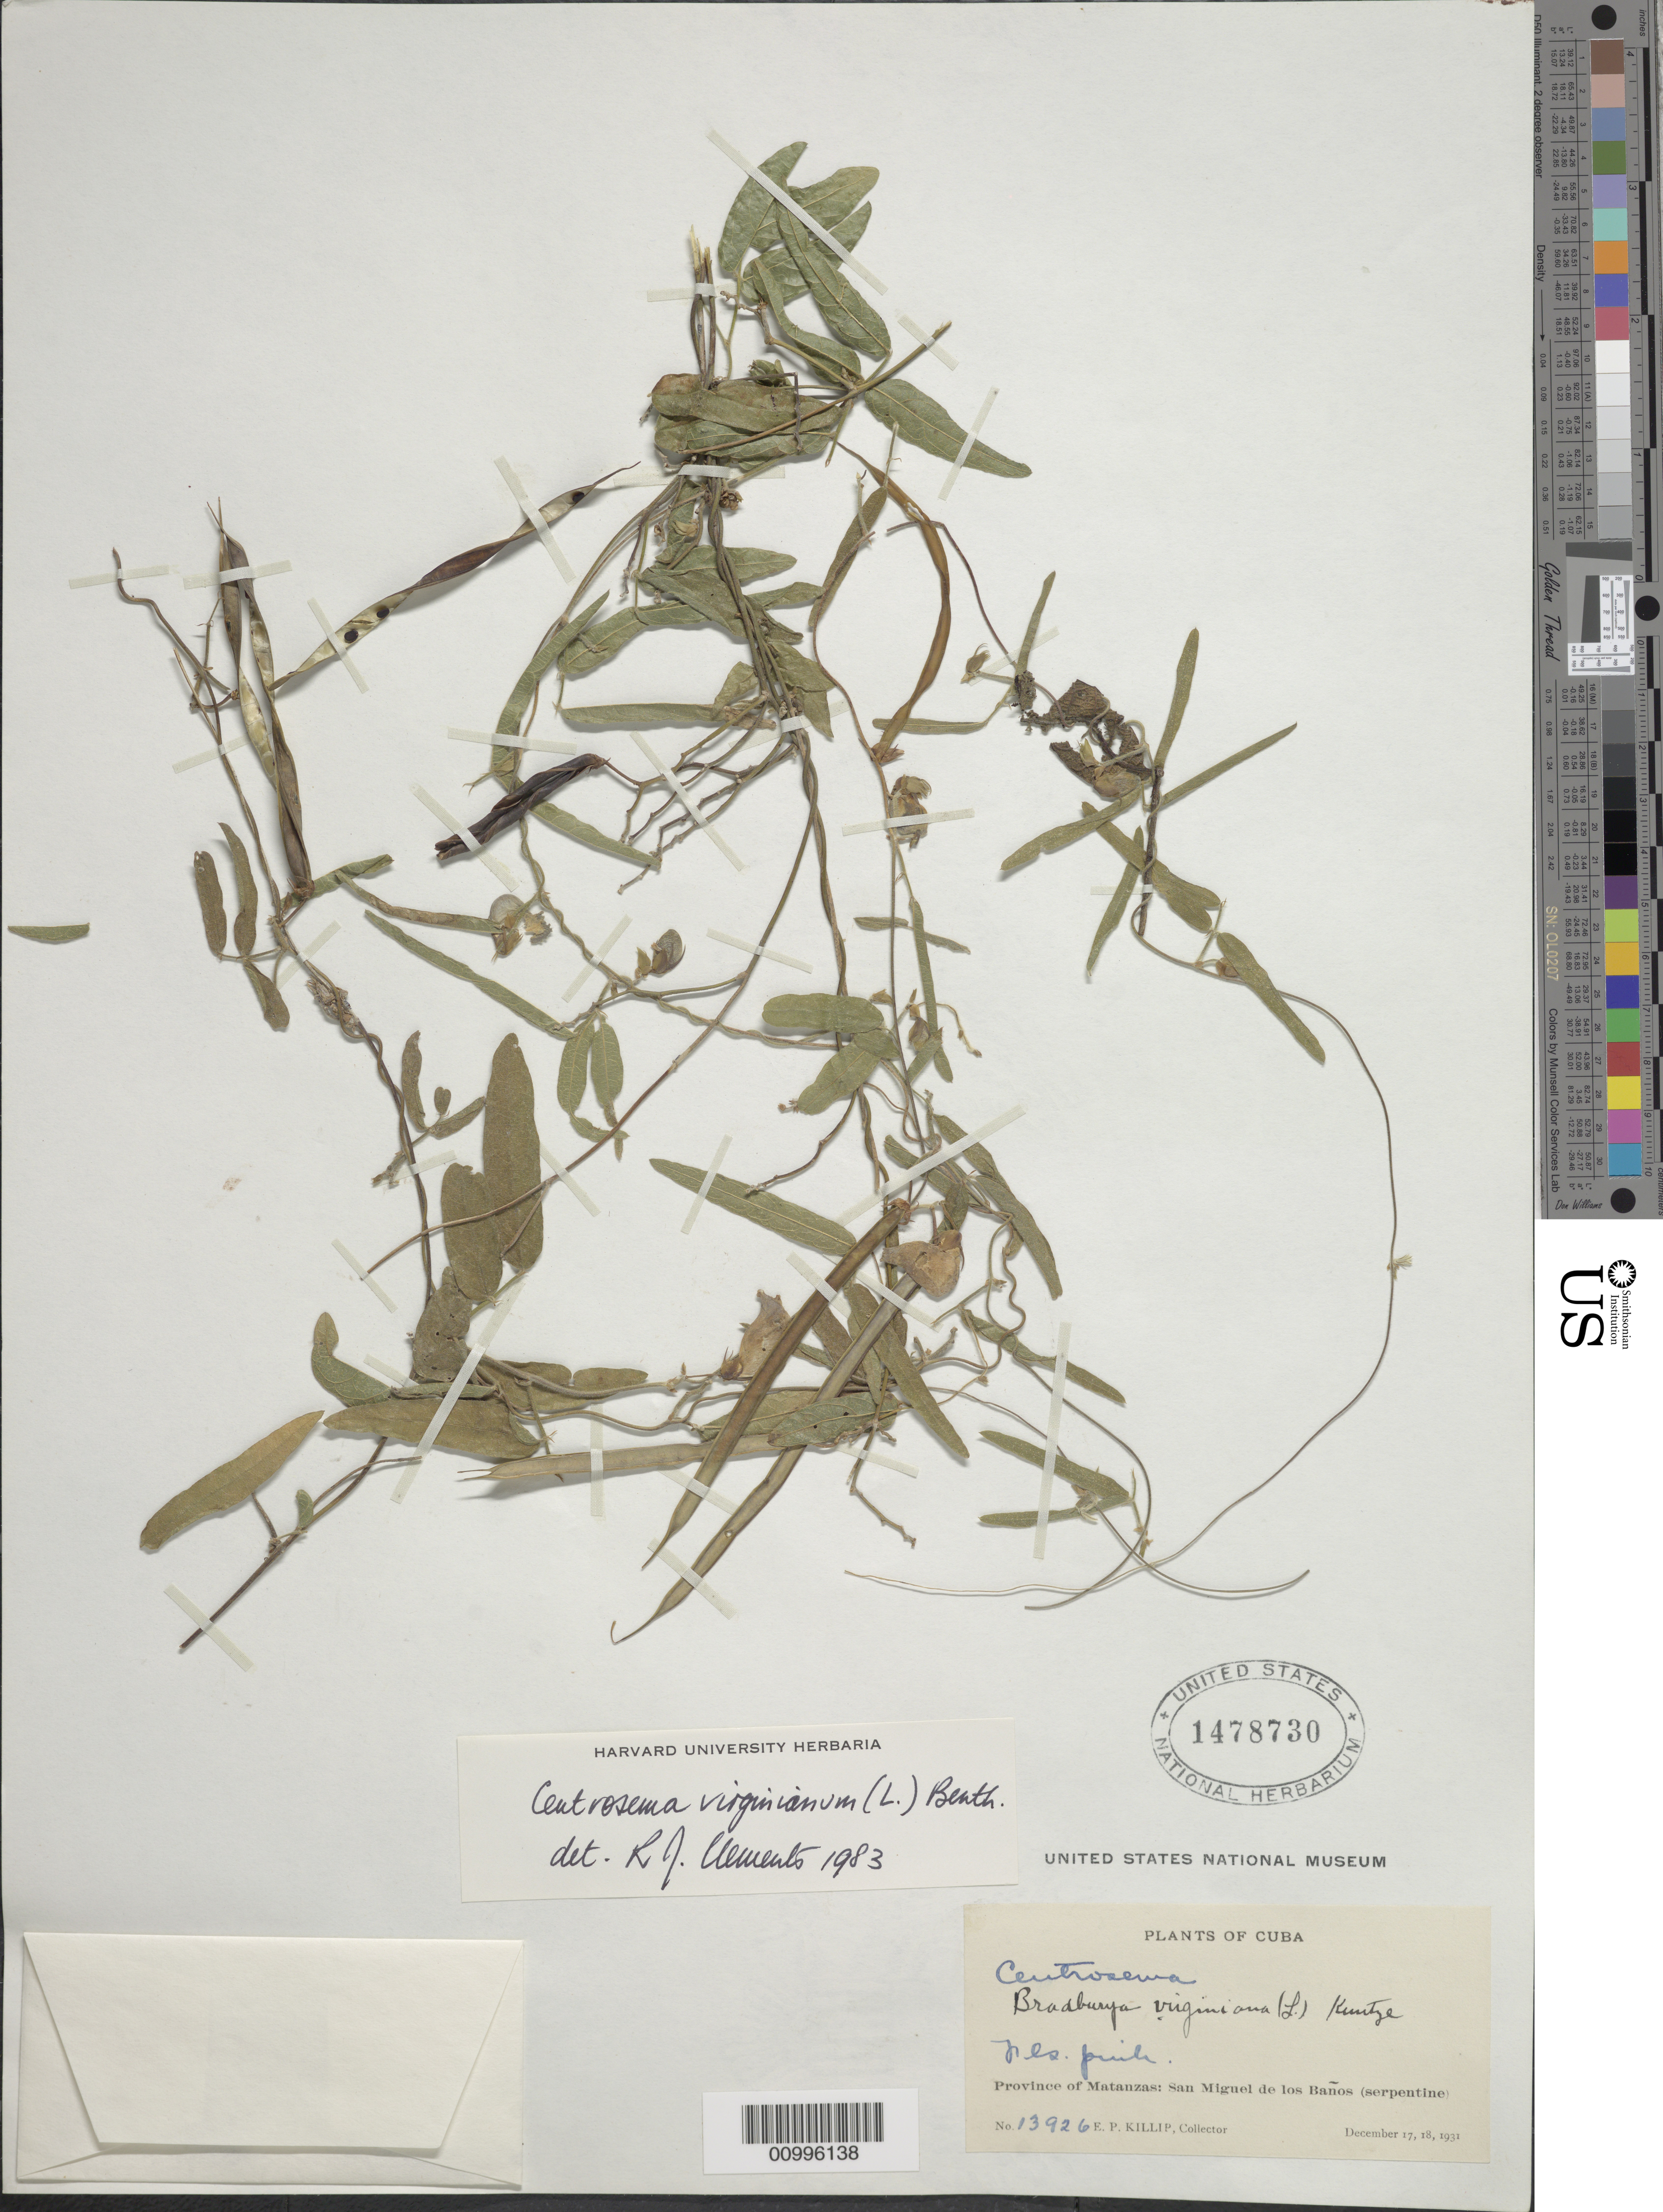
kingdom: Plantae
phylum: Tracheophyta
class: Magnoliopsida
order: Fabales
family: Fabaceae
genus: Centrosema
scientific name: Centrosema virginianum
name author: (L.) Benth.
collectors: E. P. Killip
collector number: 13926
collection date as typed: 17 Dec 1931 to 18 Dec 1931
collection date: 1931-12-17/1931-12-18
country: Cuba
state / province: Matanzas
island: Cuba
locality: San Miguel de los Banos(serpintine)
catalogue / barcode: US 1478730